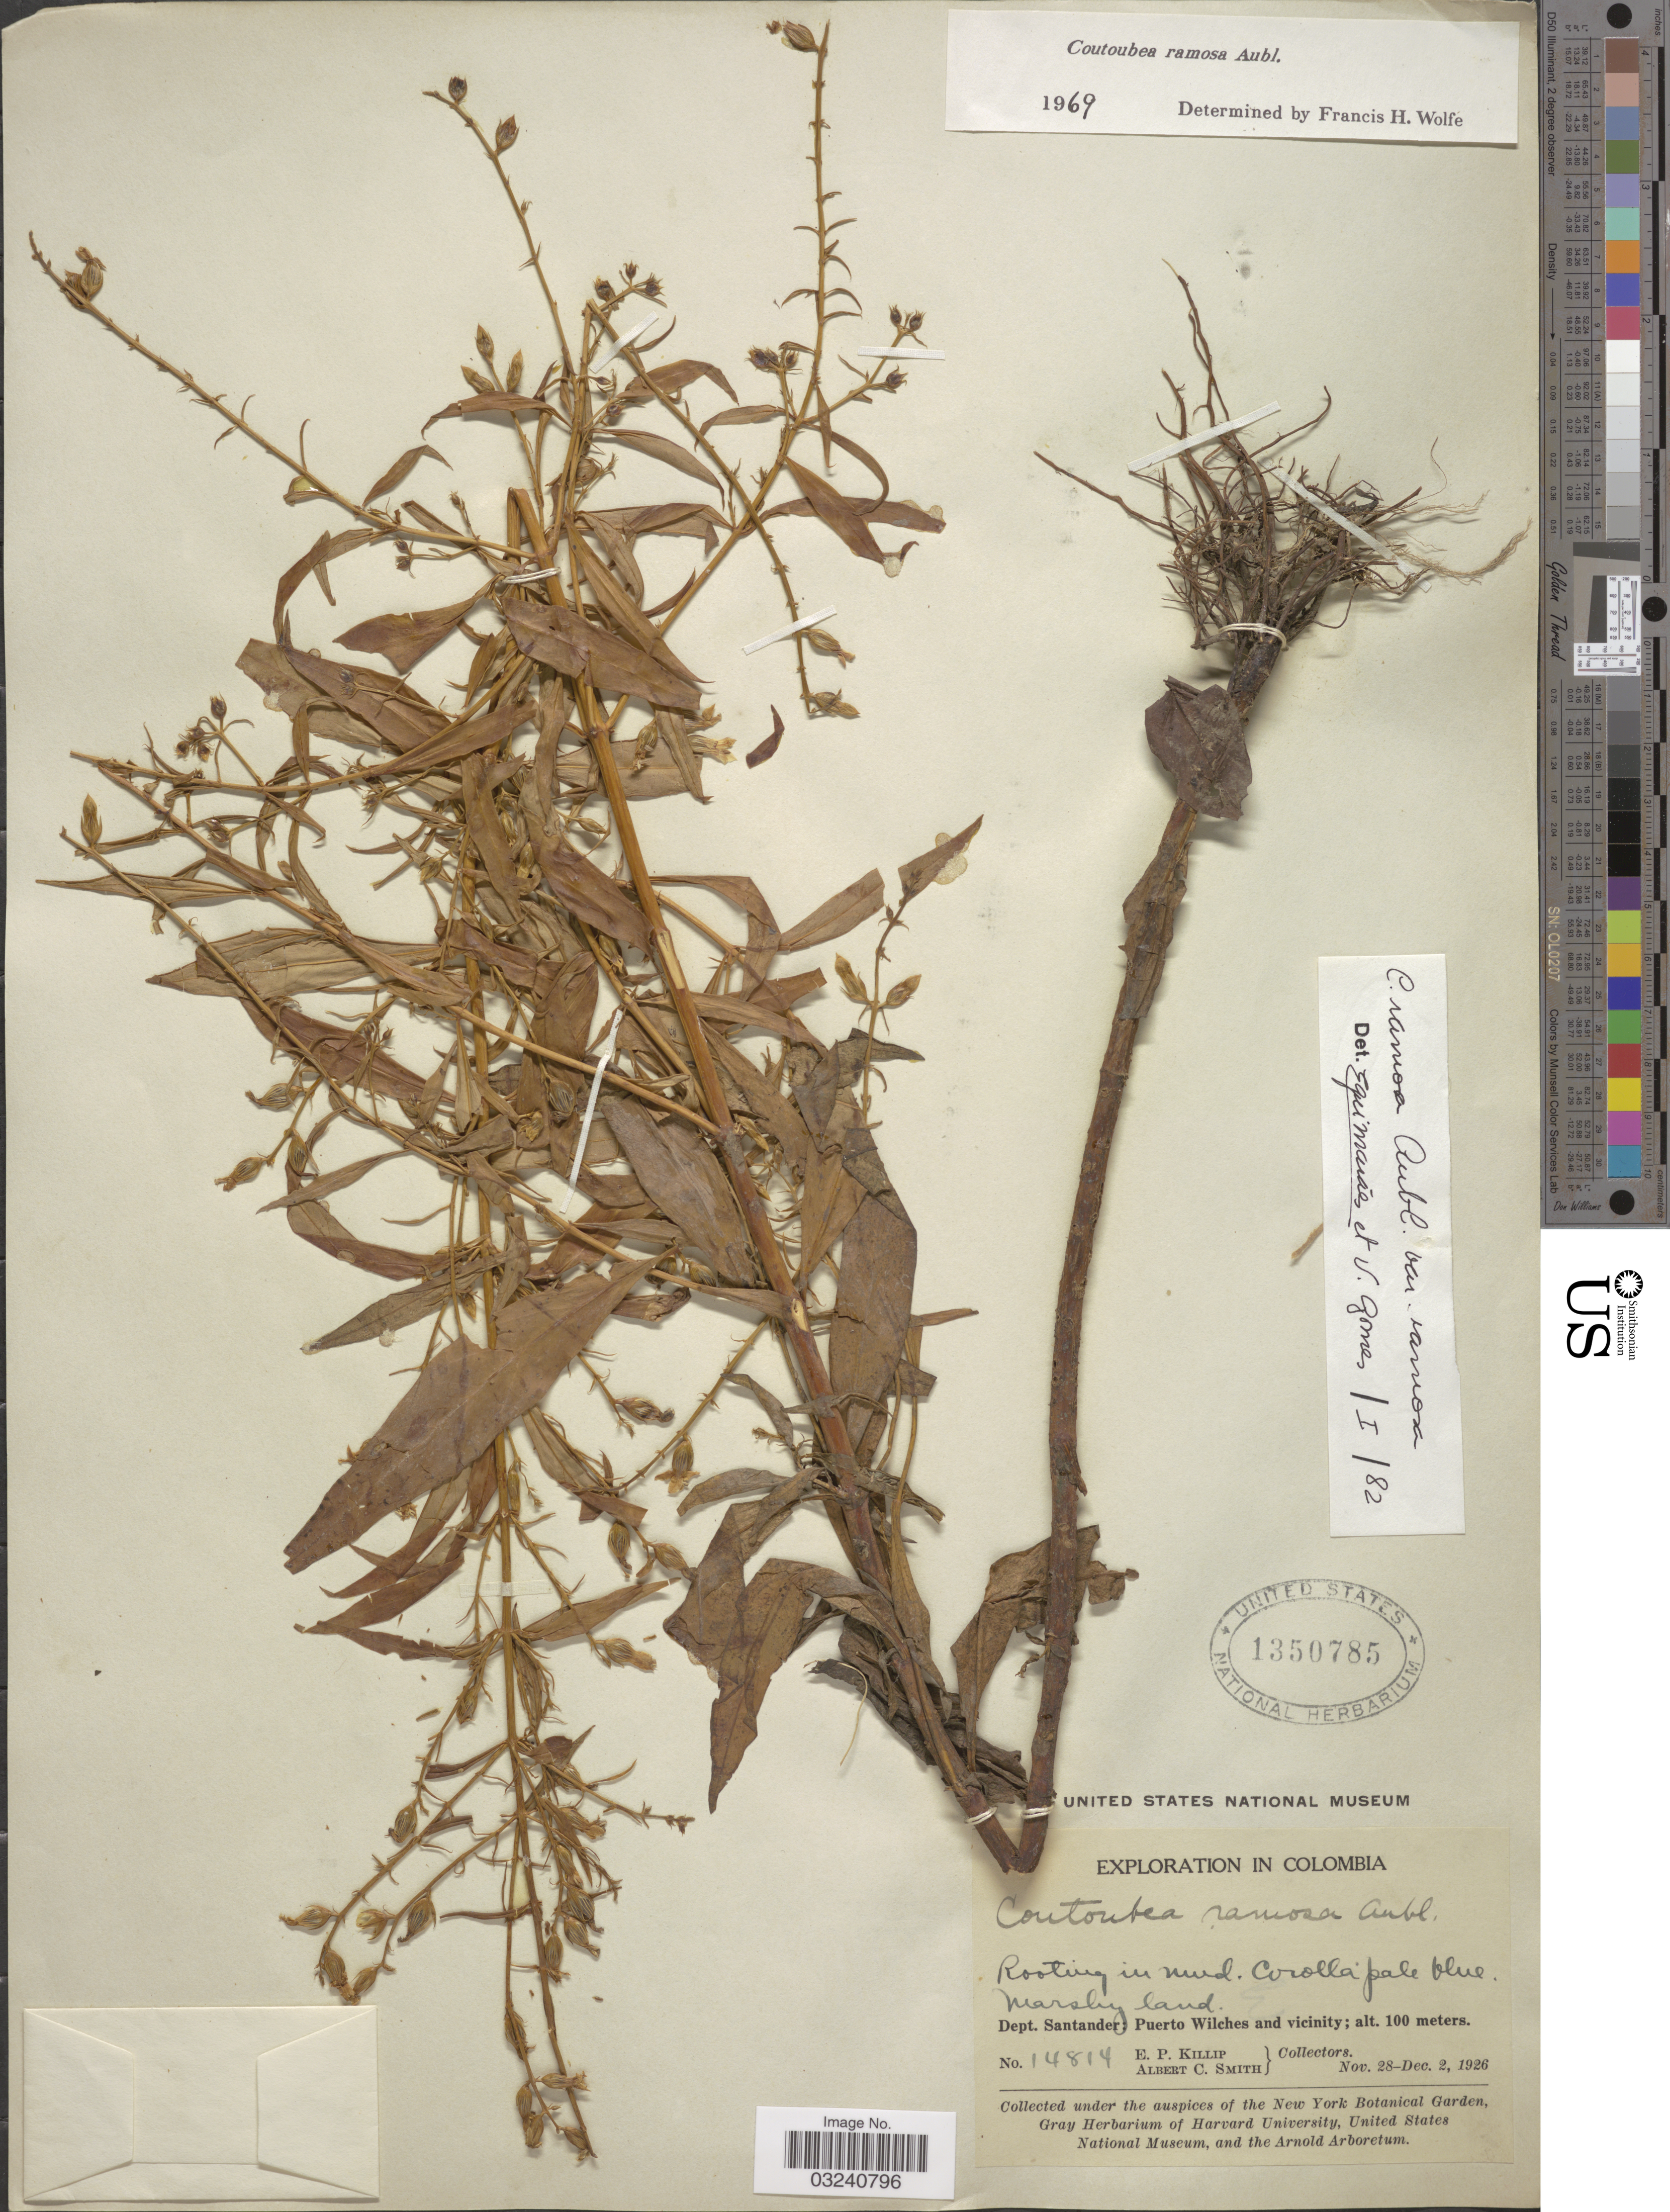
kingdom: Plantae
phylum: Tracheophyta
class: Magnoliopsida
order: Gentianales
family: Gentianaceae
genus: Coutoubea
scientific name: Coutoubea ramosa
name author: Aubl.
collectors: E. P. Killip & A. C. Smith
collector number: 14814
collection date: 1926-11-28/1926-12-02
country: Colombia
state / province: Santander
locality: Dept. Santander: Puerto Wilches and vicinity.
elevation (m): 100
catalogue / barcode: US 1350785